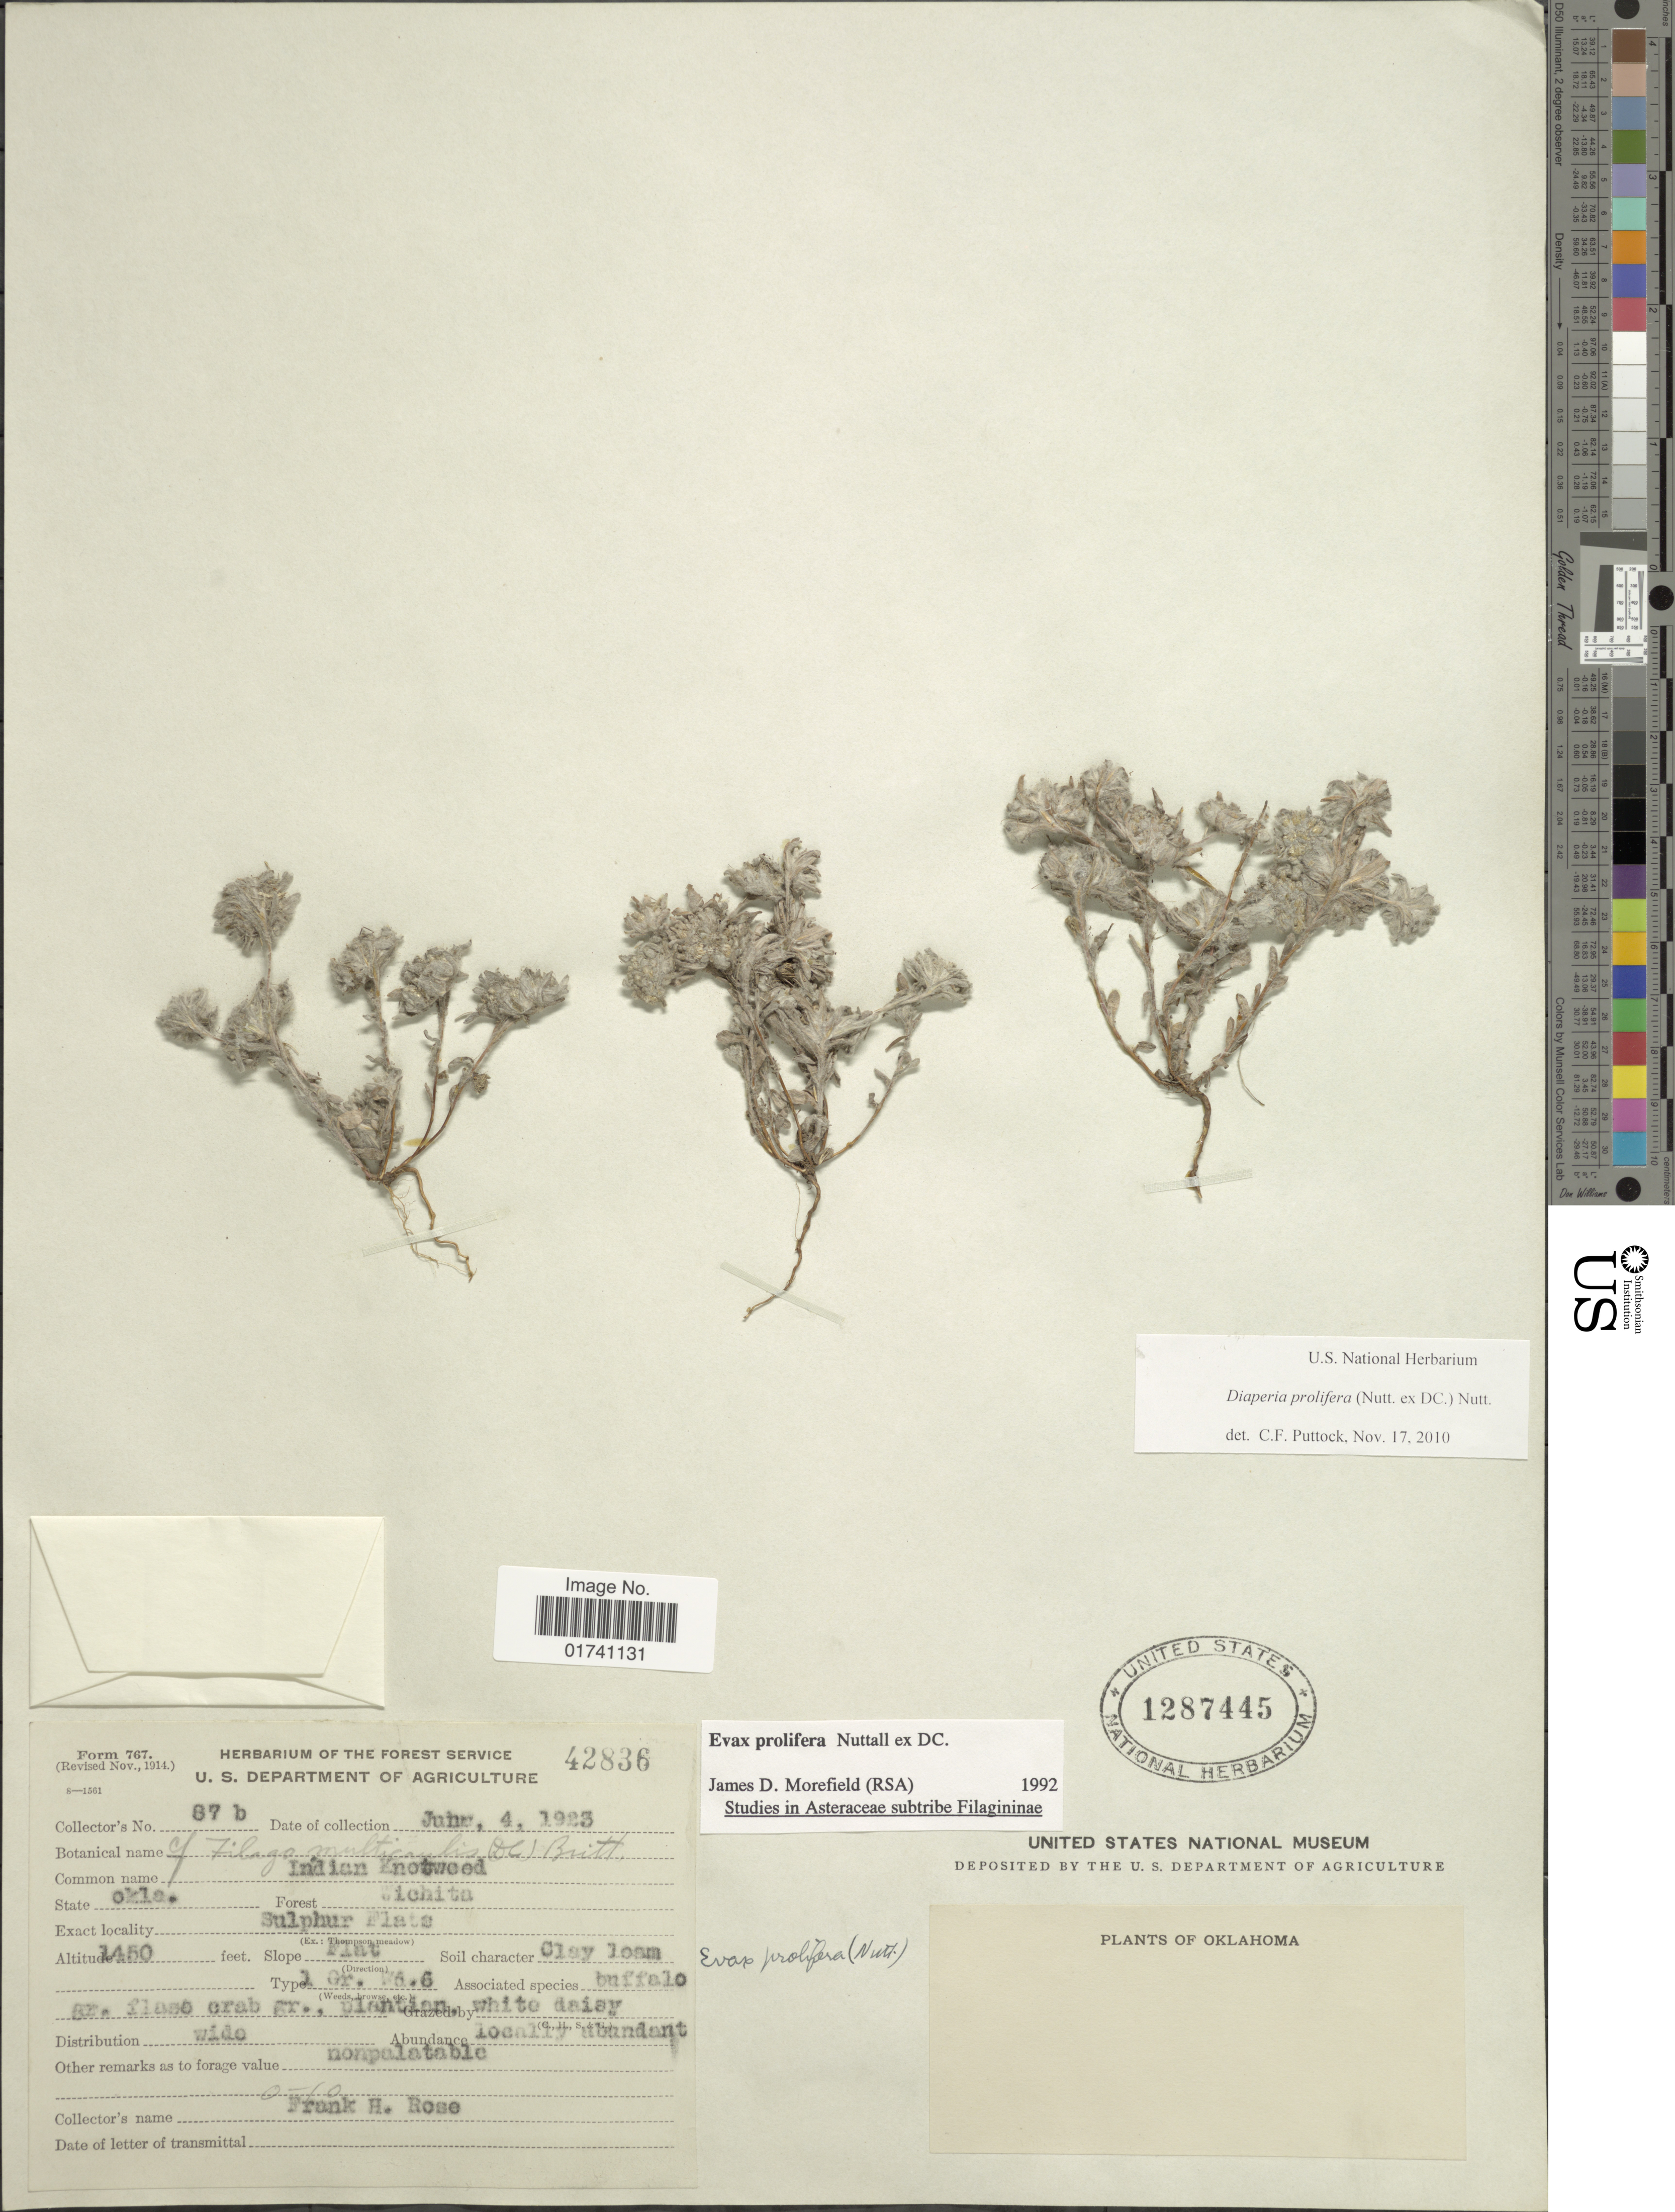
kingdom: Plantae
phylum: Tracheophyta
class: Magnoliopsida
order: Asterales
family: Asteraceae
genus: Diaperia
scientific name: Diaperia prolifera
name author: (Nutt. ex DC.) Morefield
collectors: F. H. Rose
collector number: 87b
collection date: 1923-06-04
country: United States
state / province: Oklahoma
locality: Okla. Wichita. Sulphur Flats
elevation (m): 442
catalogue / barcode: US 1287445